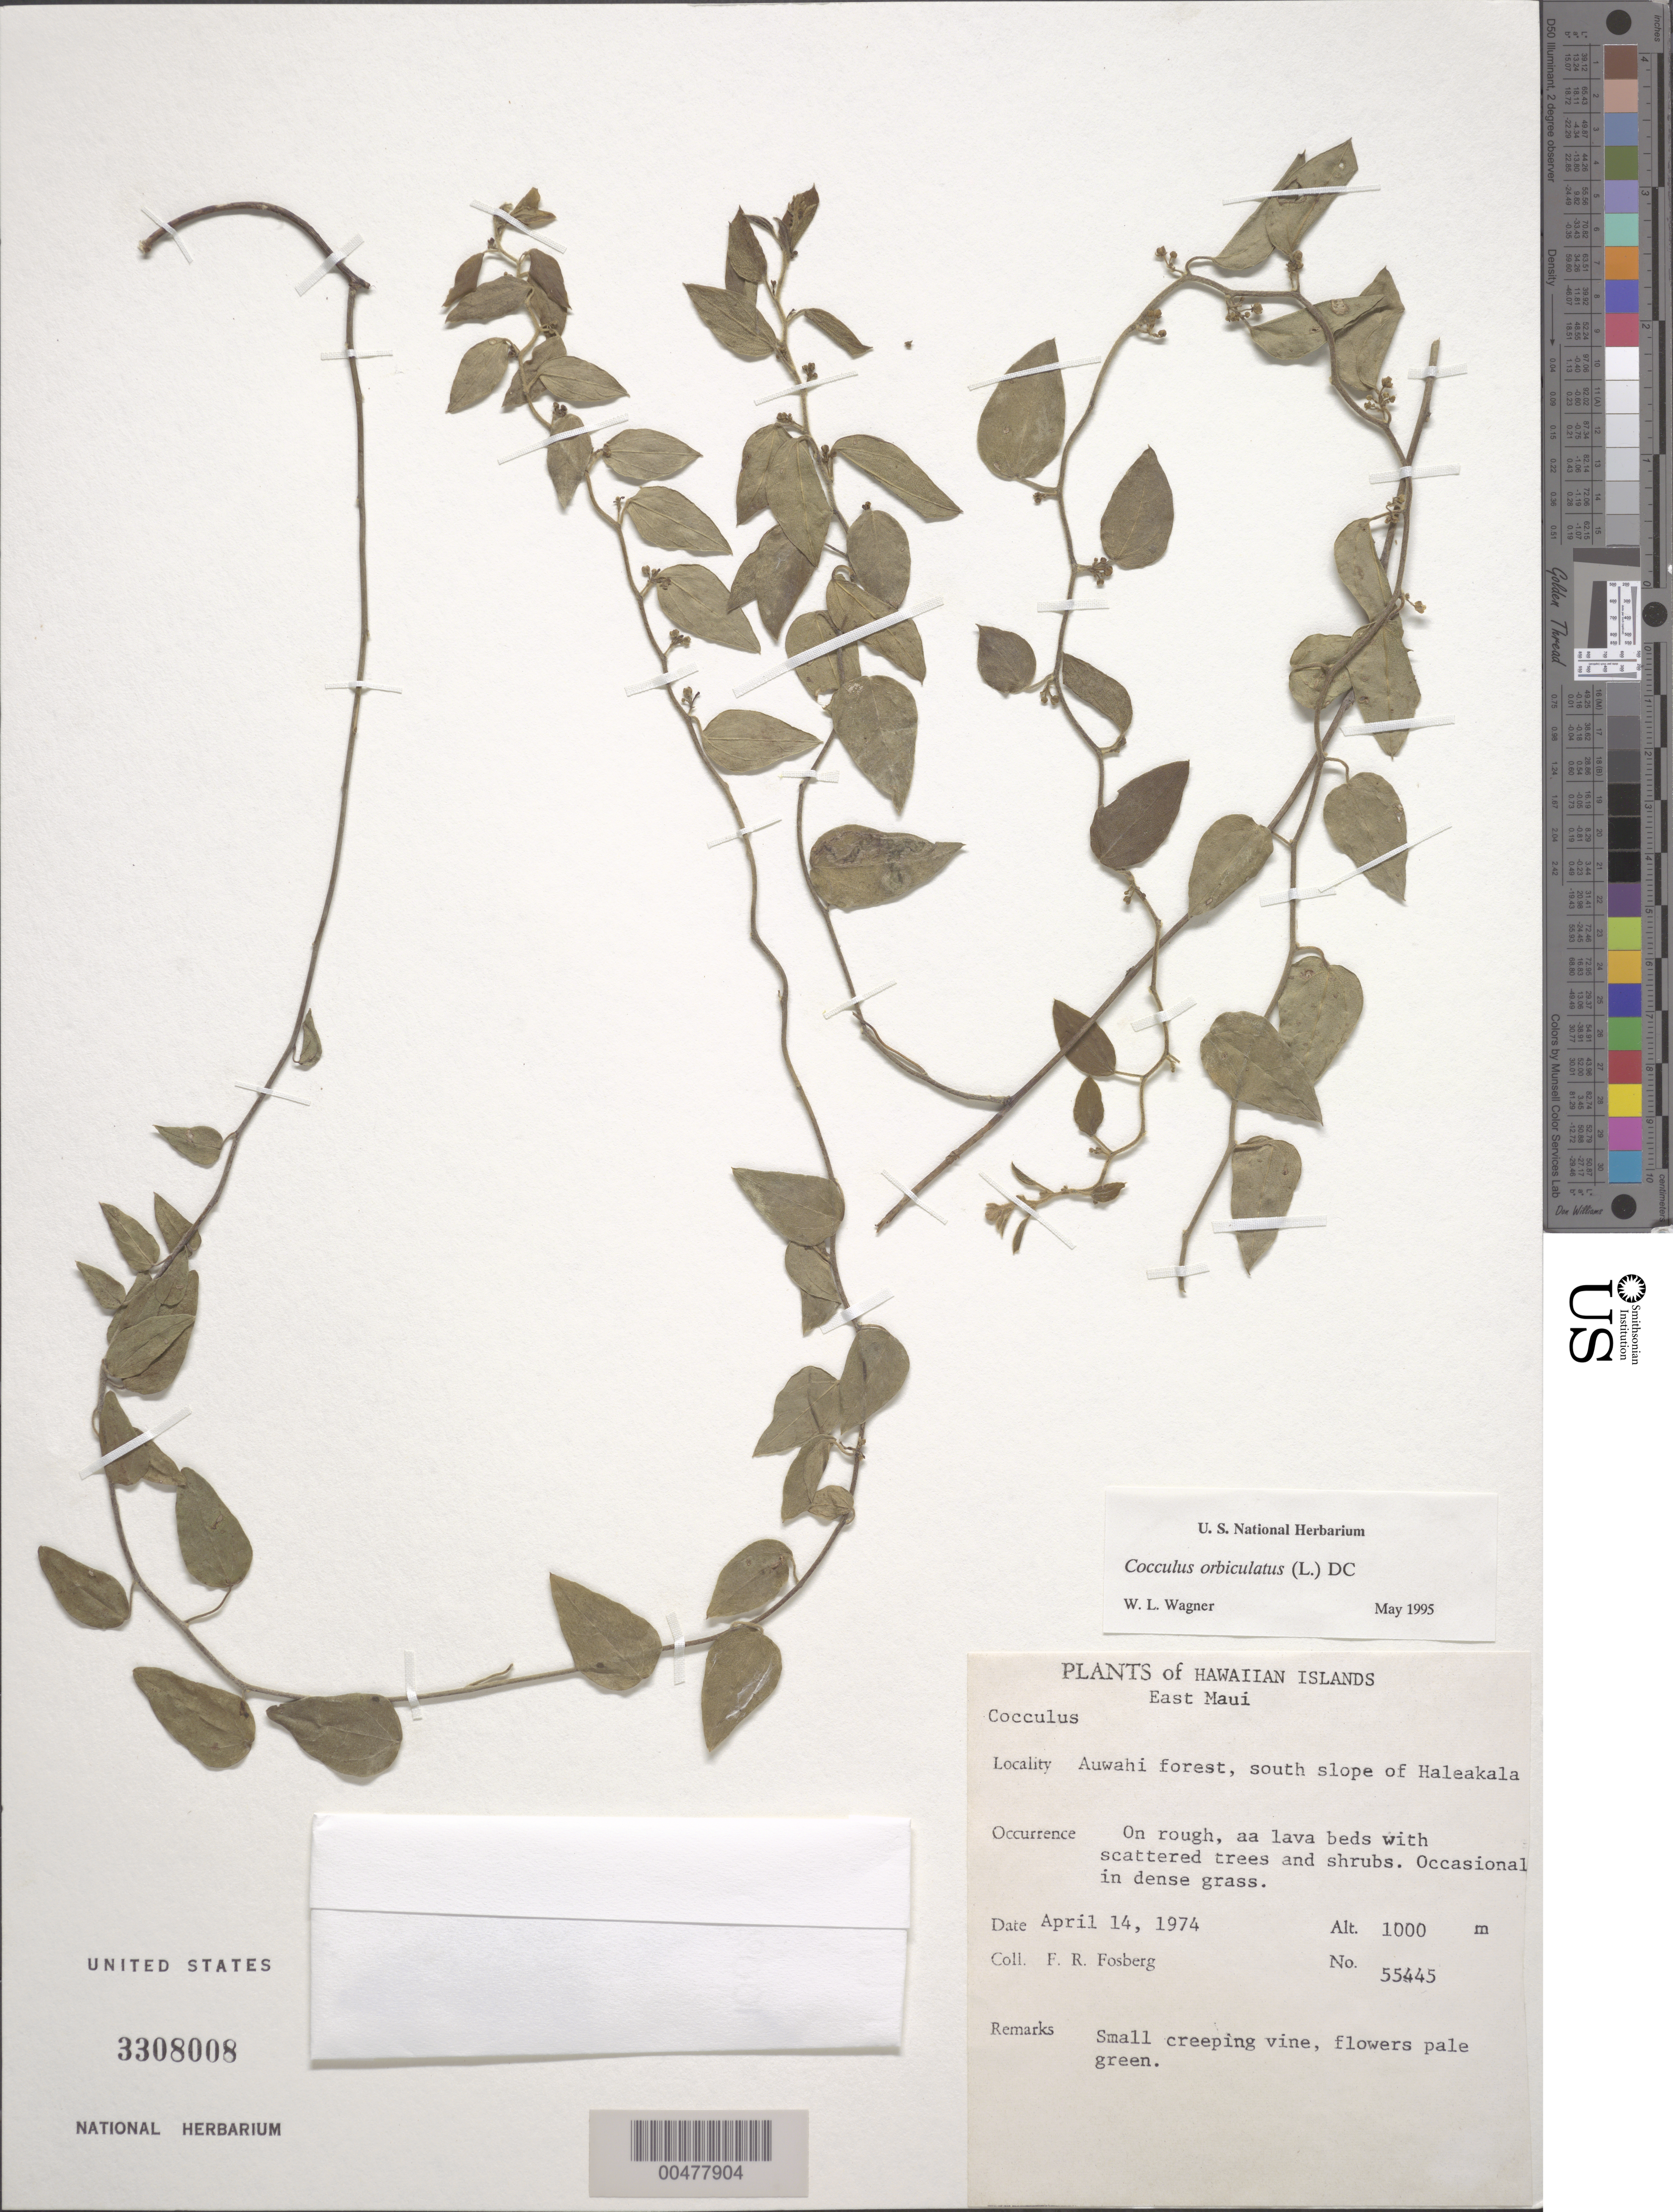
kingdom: Plantae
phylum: Tracheophyta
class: Magnoliopsida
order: Ranunculales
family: Menispermaceae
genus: Cocculus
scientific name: Cocculus orbiculatus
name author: (L.) DC.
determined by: Wagner, W. L., (BOT), Smithsonian Institution - National Museum of Natural History (UNITED STATES)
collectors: F. R. Fosberg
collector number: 55445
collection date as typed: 14 Apr 1974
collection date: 1974-04-14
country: United States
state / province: Hawaii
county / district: Maui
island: Maui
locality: E Maui, Auwahi Forest, S slope of Haleakala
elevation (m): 1000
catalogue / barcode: US 3308008